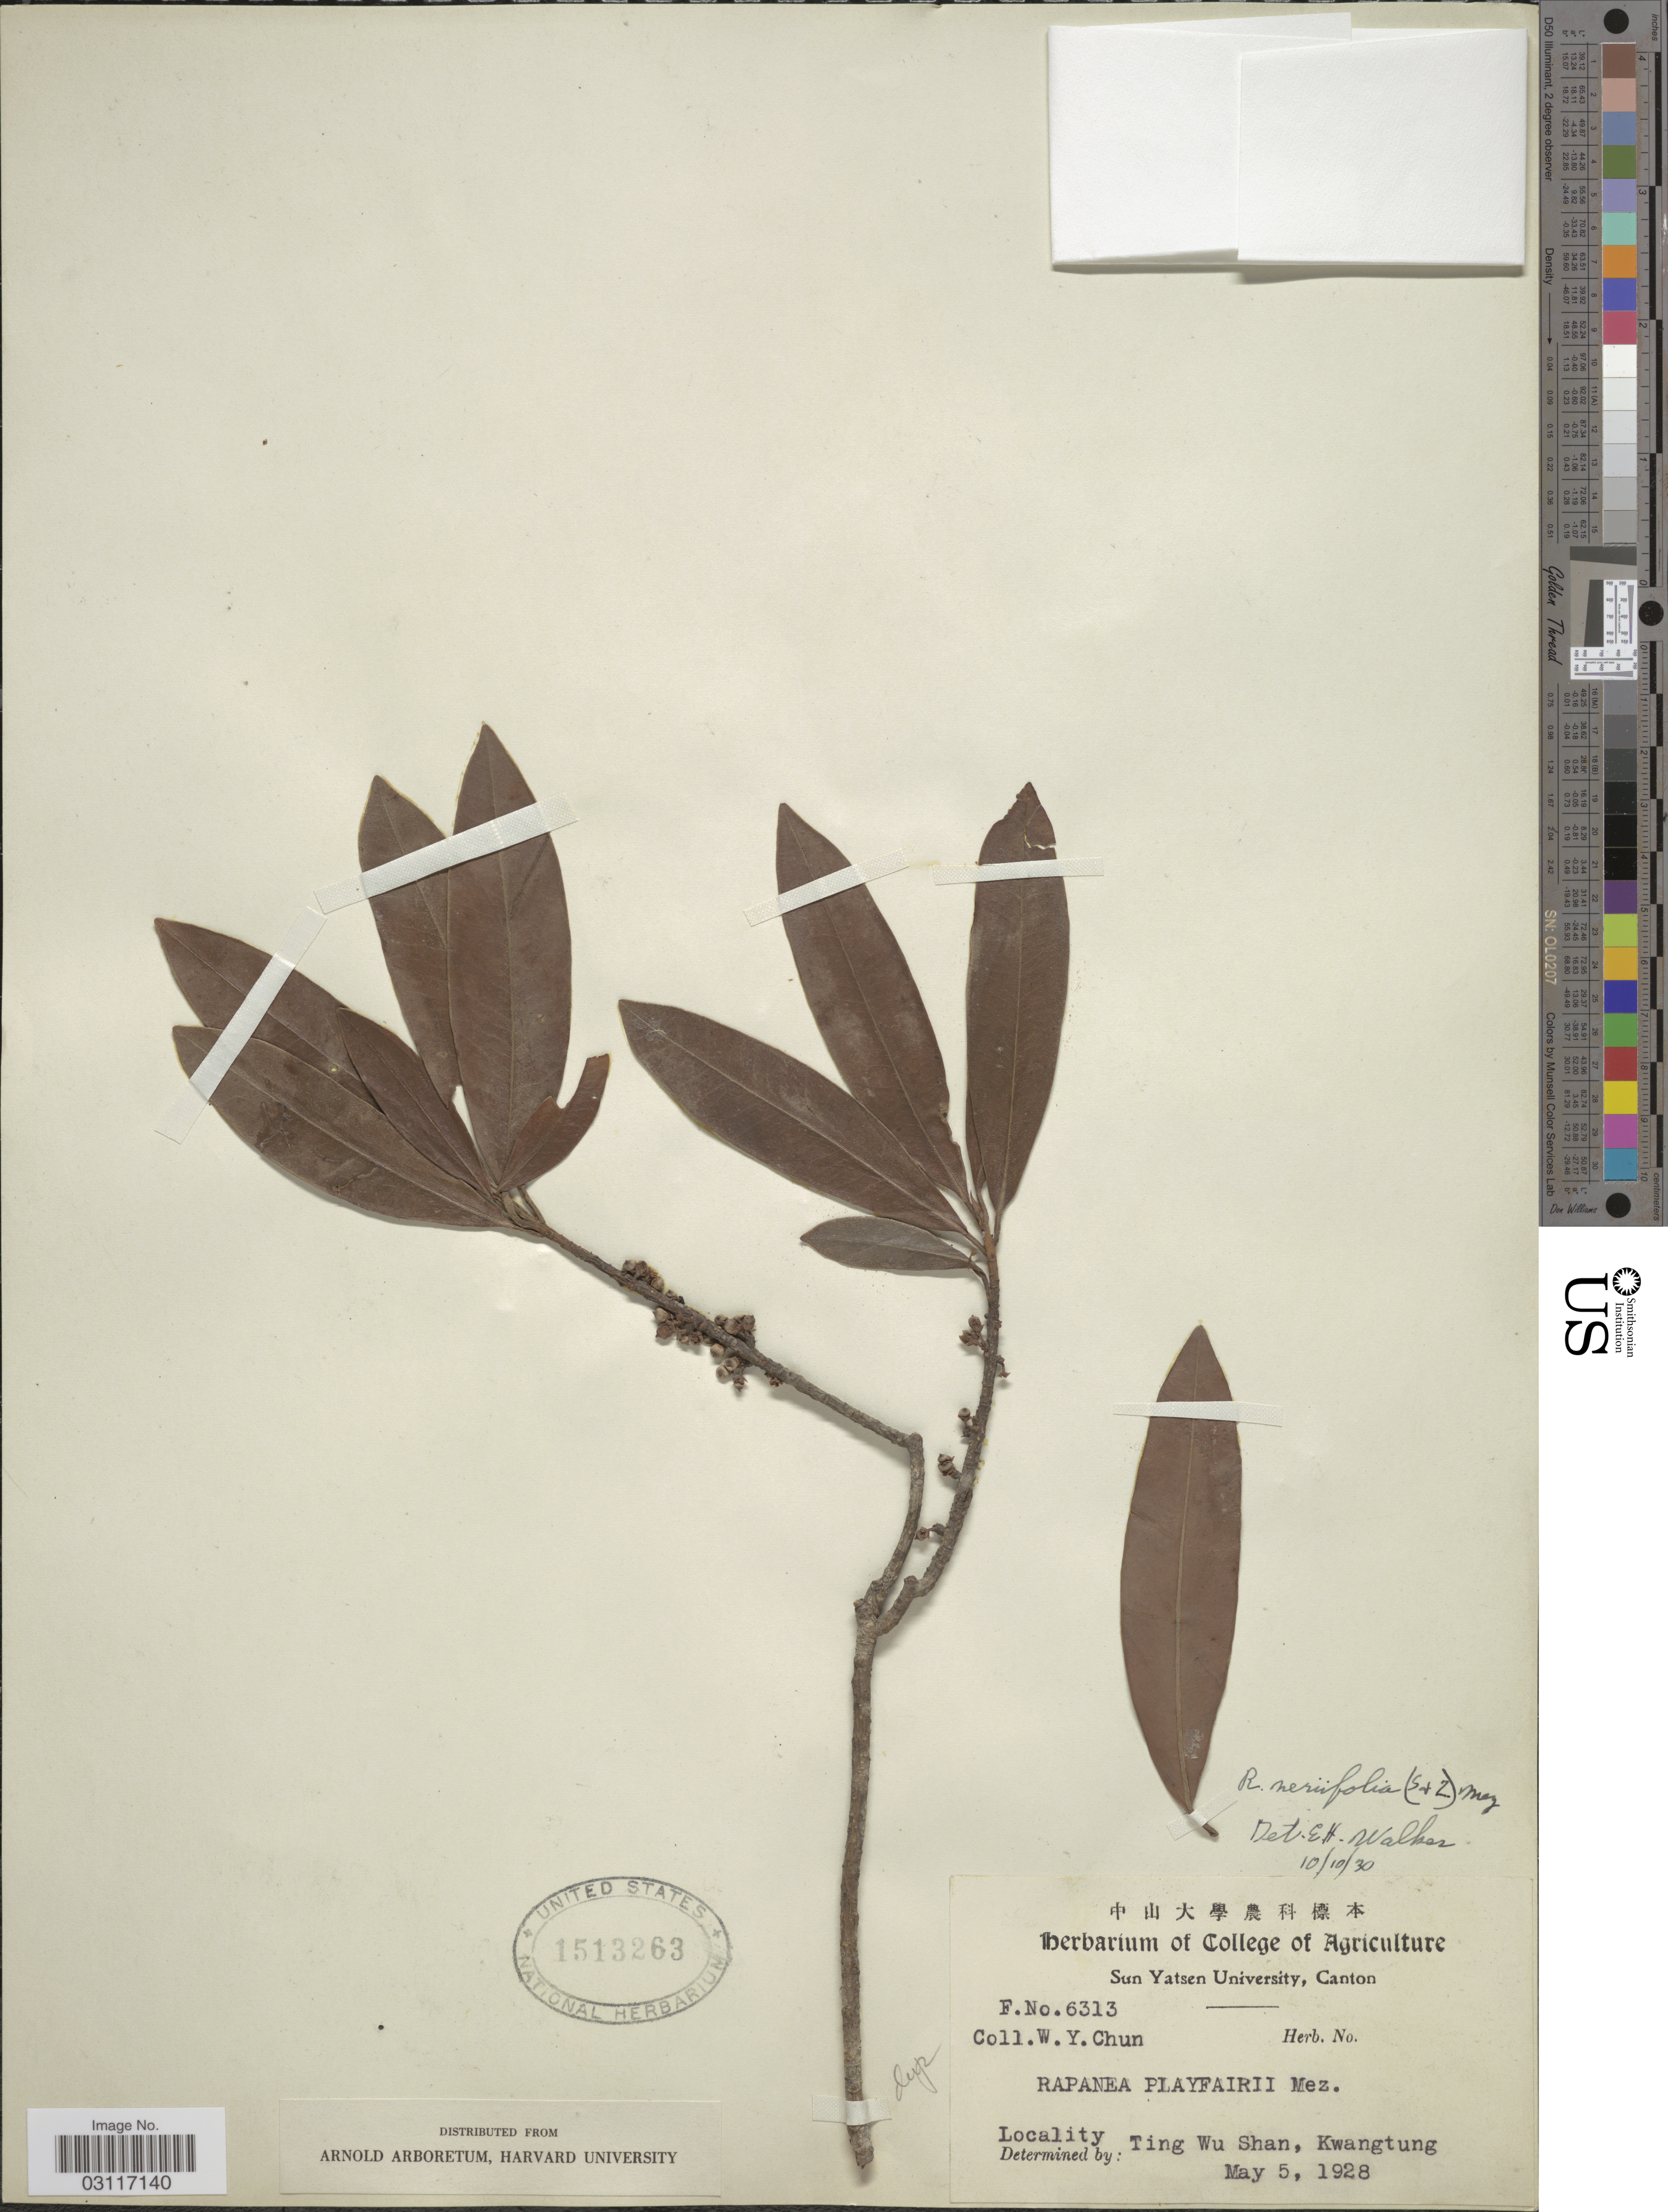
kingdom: Plantae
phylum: Tracheophyta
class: Magnoliopsida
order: Ericales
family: Primulaceae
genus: Myrsine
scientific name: Myrsine seguinii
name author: H. Lév.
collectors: W. Y. Chun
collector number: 6313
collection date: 1928-05-05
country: China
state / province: Guangdong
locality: Ting Wu Shan.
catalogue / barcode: US 1513263